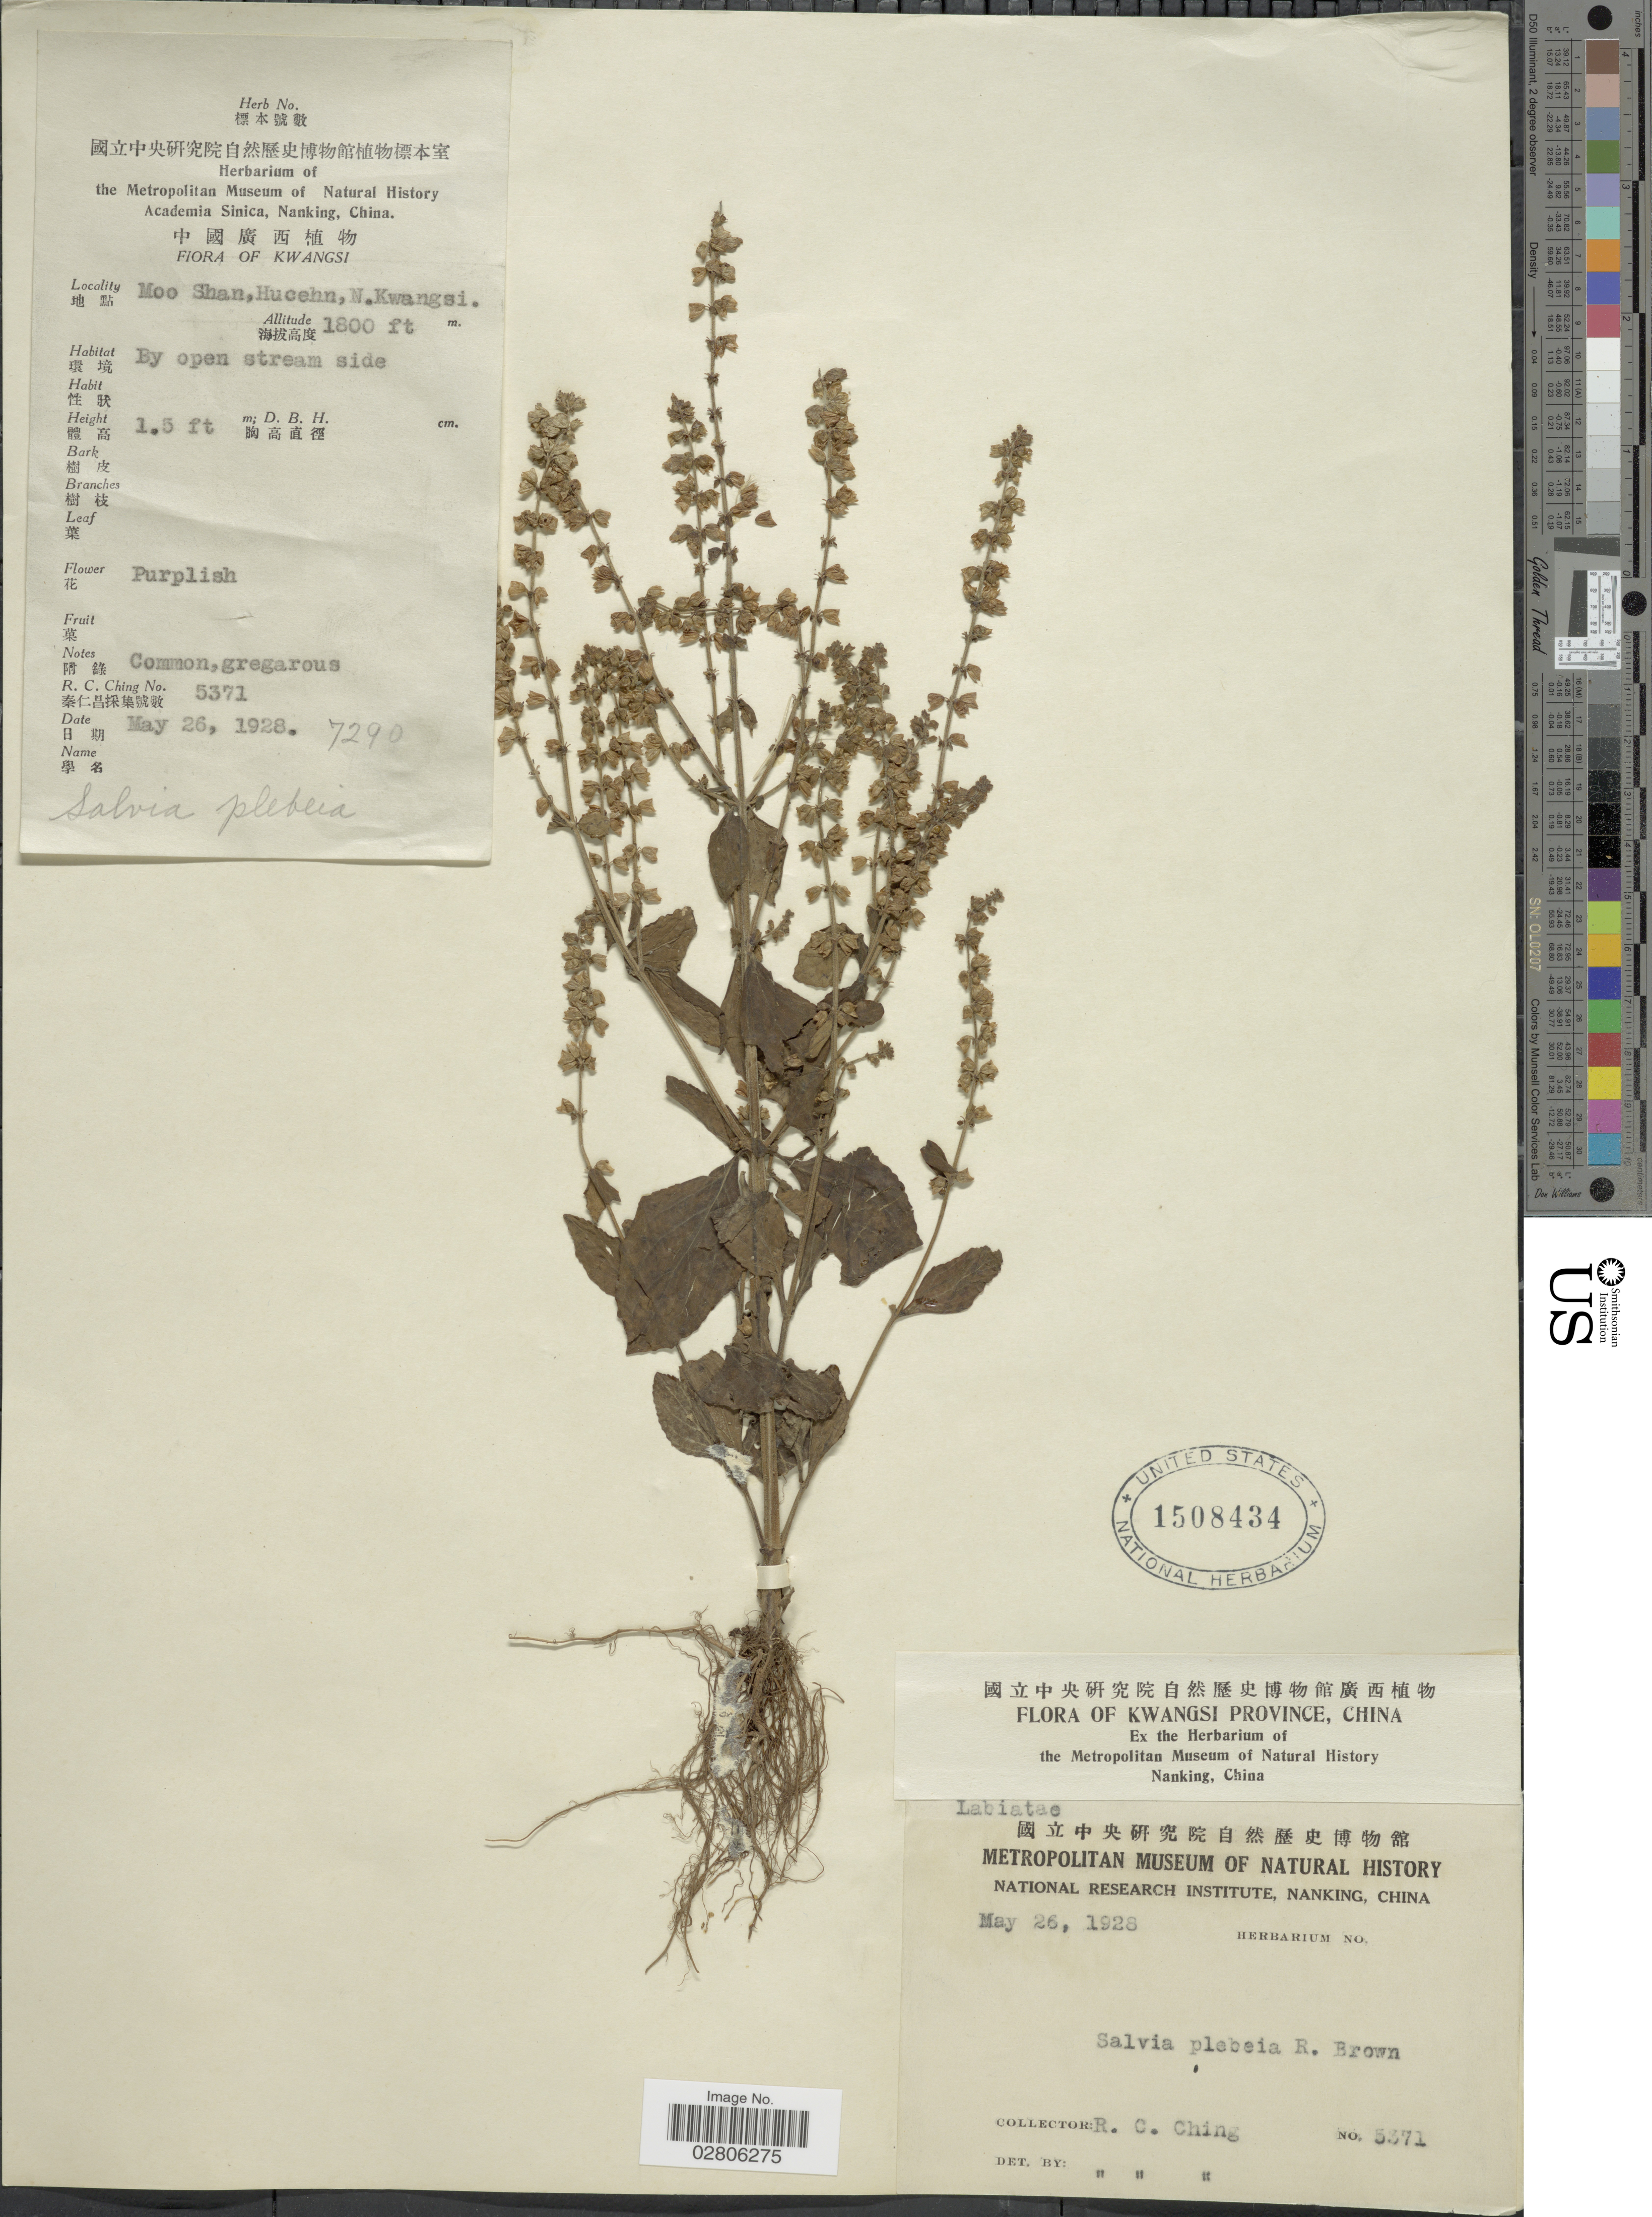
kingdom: Plantae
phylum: Tracheophyta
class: Magnoliopsida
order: Lamiales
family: Lamiaceae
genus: Salvia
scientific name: Salvia plebeia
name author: R. Br.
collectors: R. C. Ching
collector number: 5371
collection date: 1928-07-26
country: China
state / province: Guangxi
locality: Kwangsi, Moo Shan, Hucehn, N. Kwangsi.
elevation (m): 549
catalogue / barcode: US 1508434